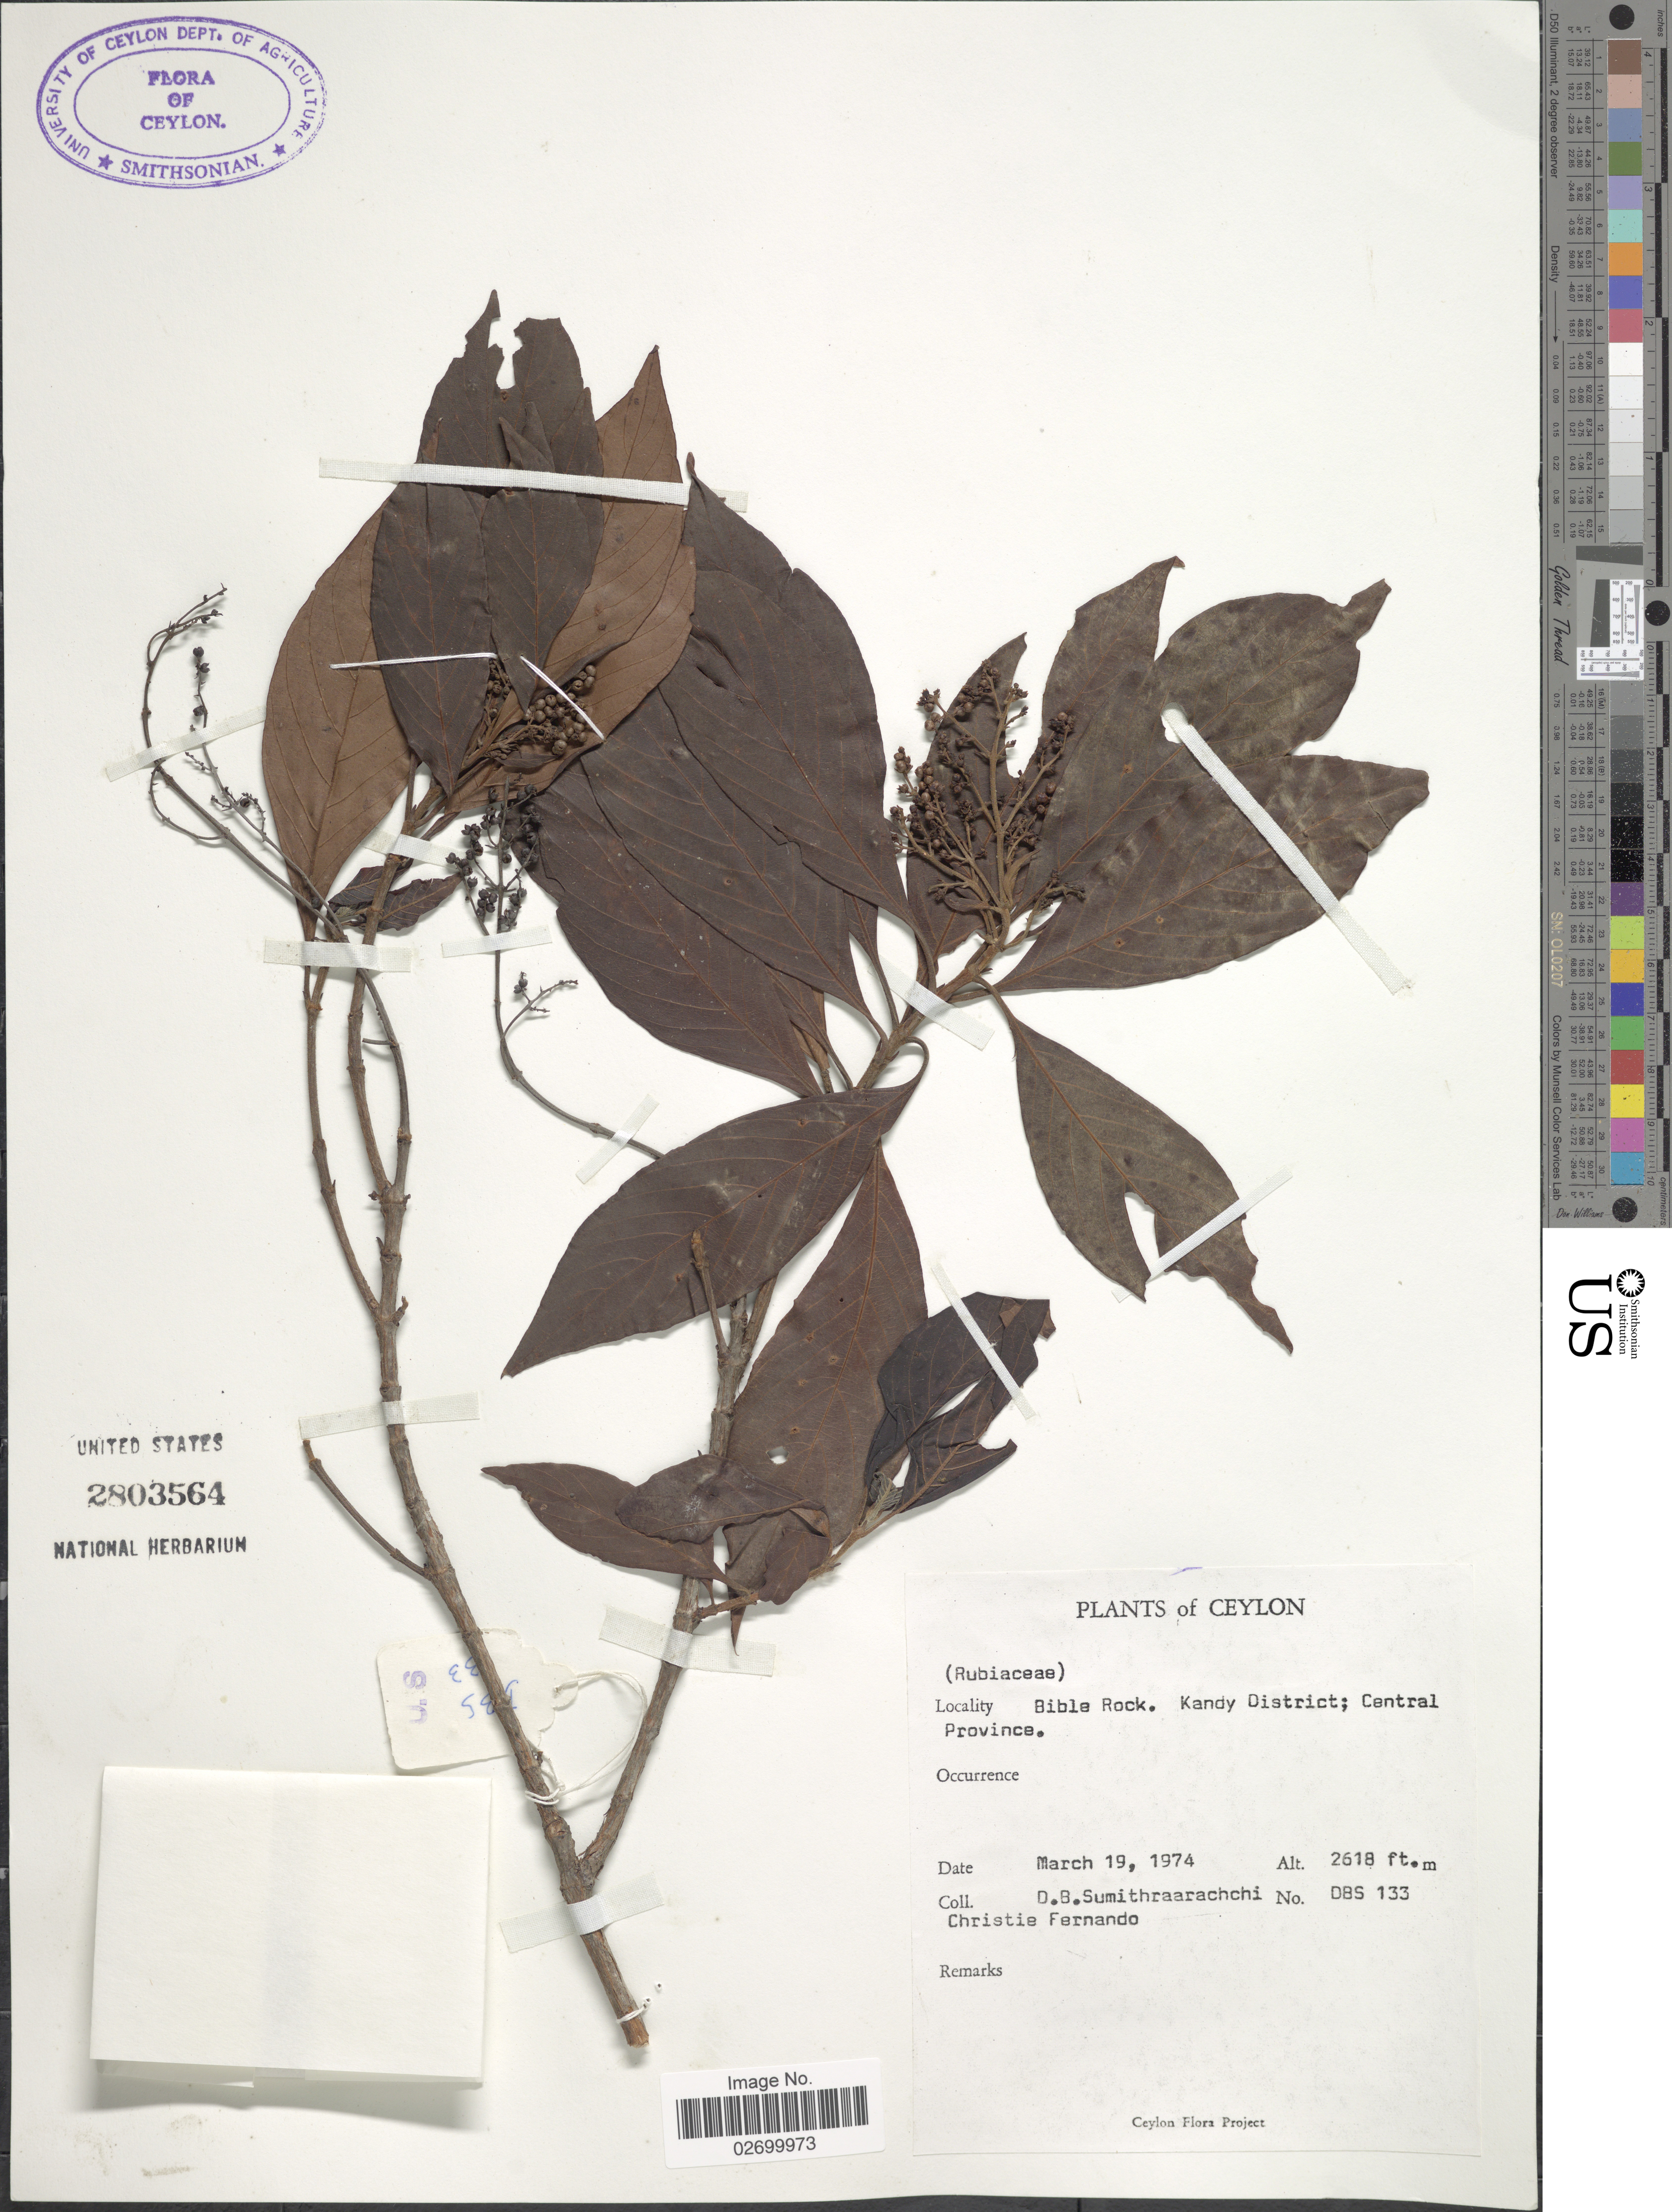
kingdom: Plantae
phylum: Tracheophyta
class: Magnoliopsida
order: Gentianales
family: Rubiaceae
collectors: D. B. Sumithraarachchi & C. Fernando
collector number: DBS 133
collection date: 1974-03-19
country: Sri Lanka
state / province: Central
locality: Ceylon. Bible Roack. Kandy District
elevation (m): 798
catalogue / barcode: US 2803564